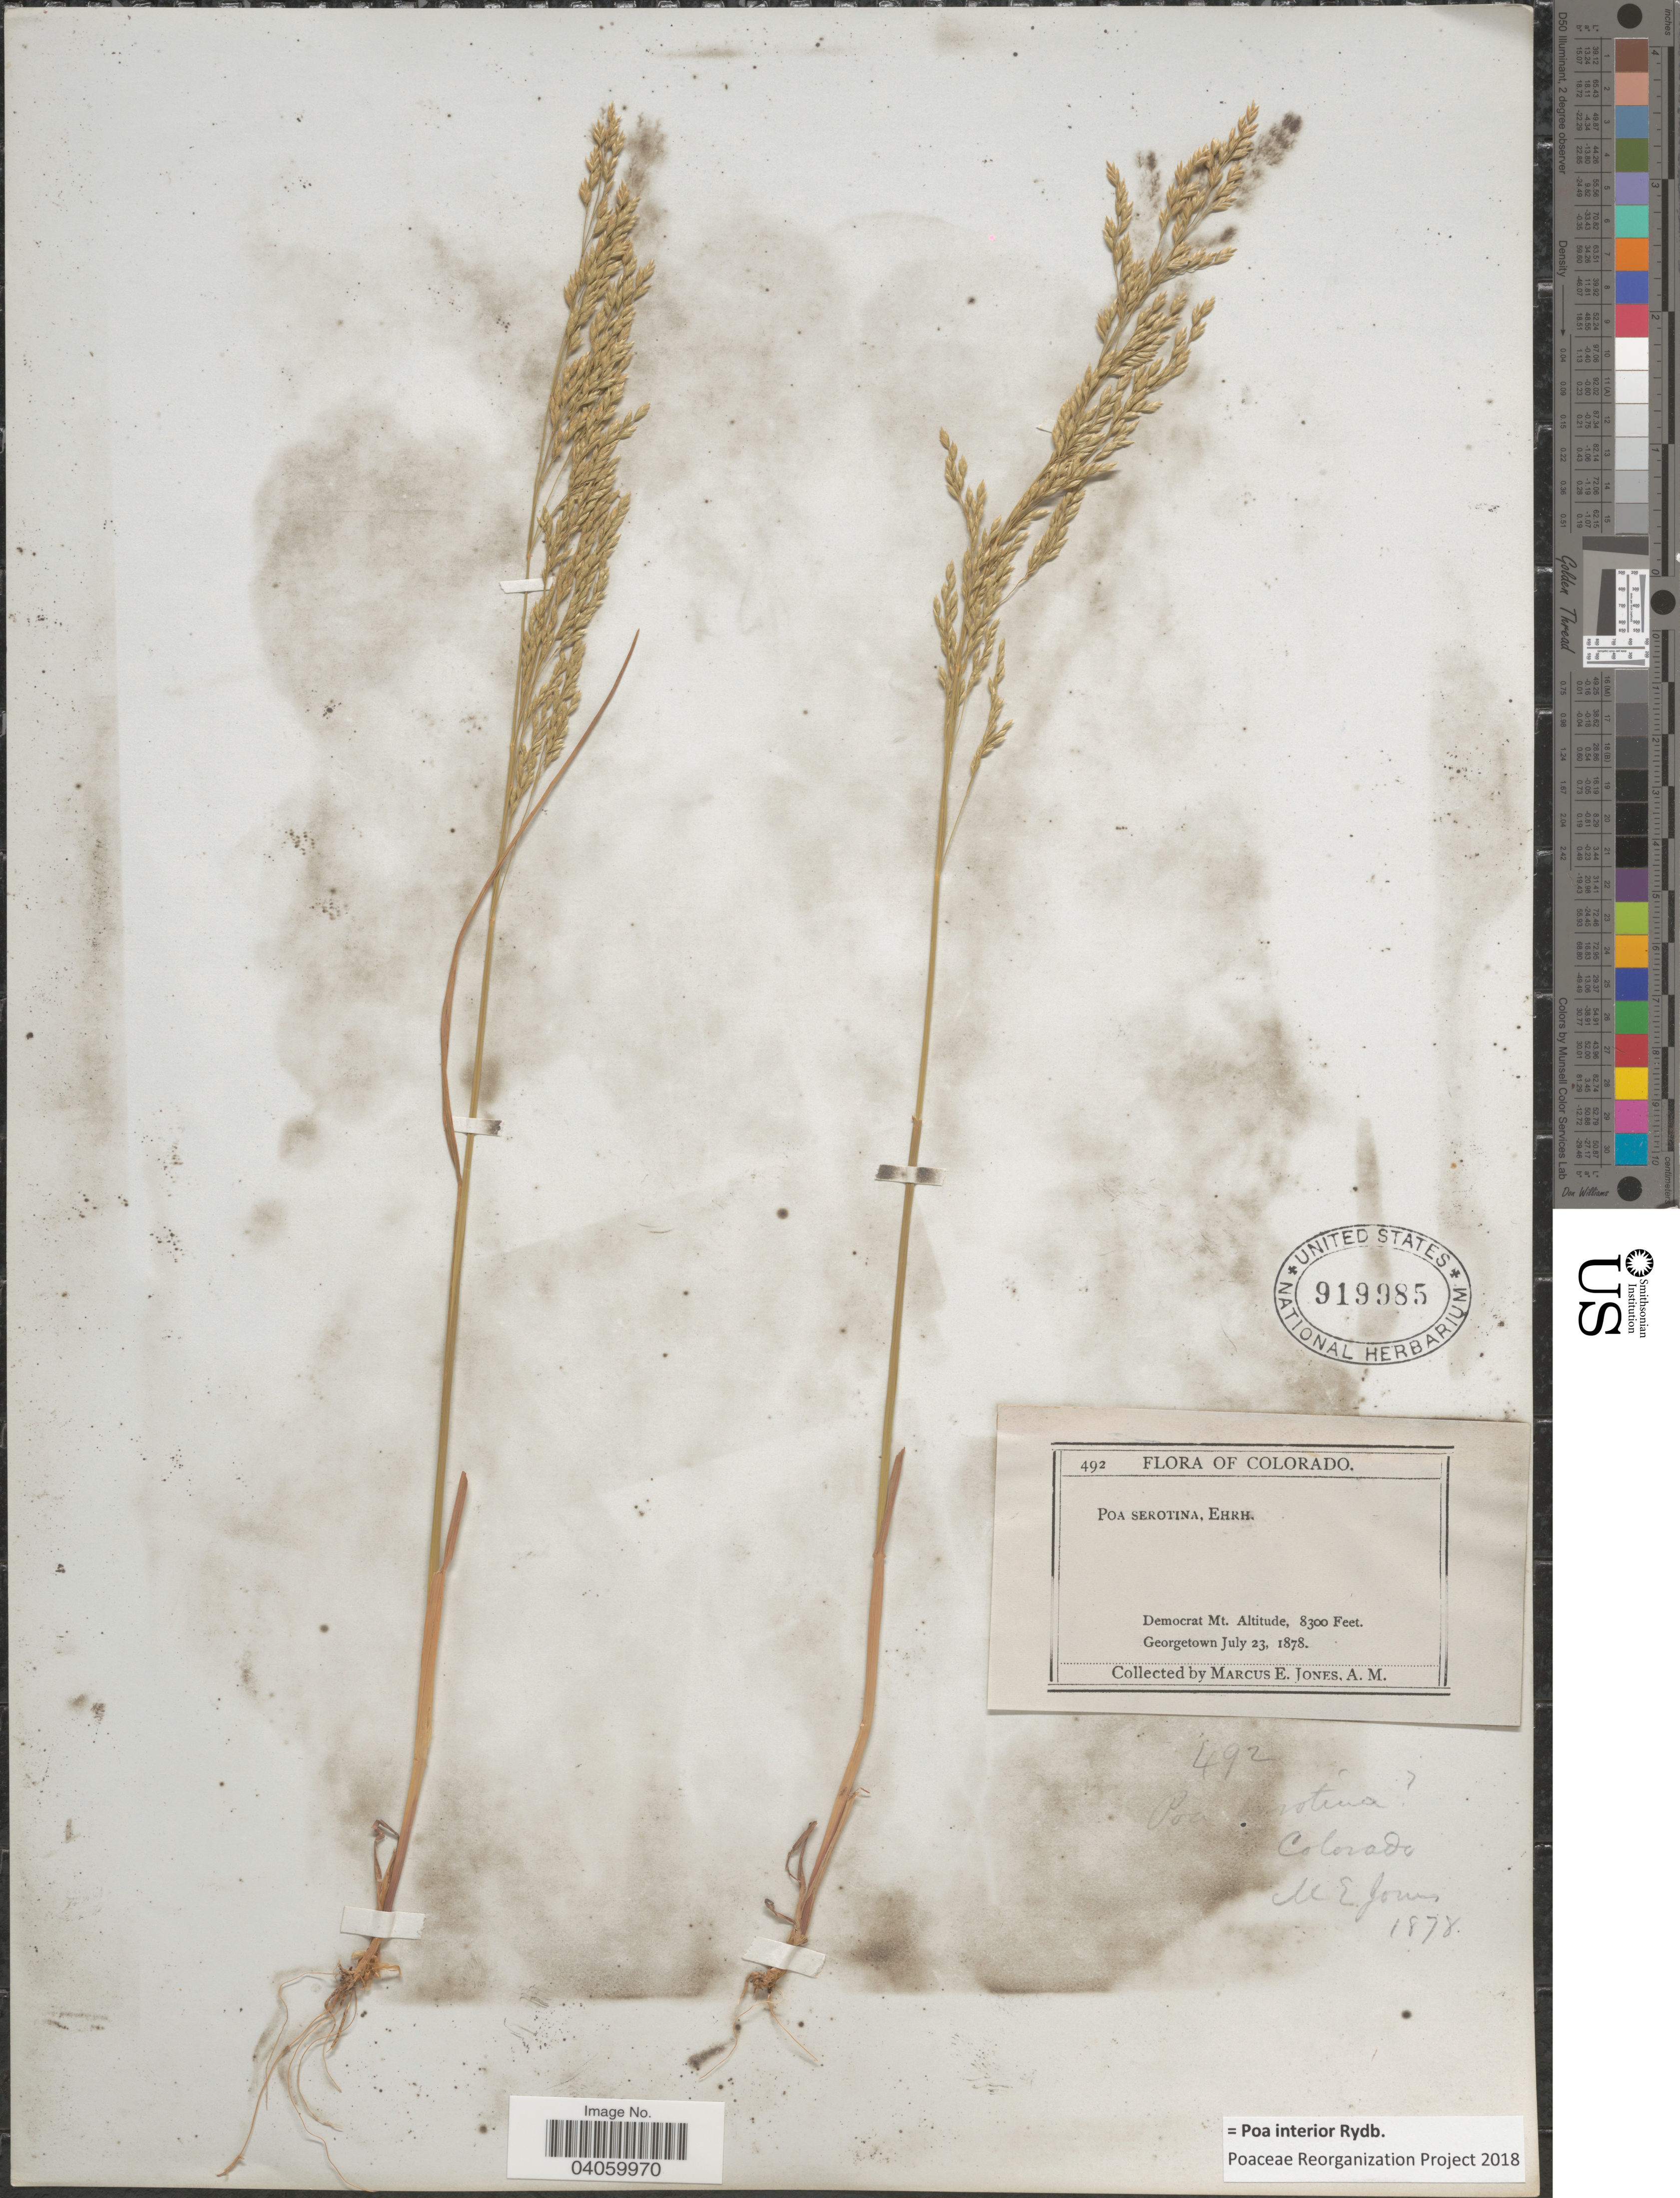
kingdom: Plantae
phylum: Tracheophyta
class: Liliopsida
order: Poales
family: Poaceae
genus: Poa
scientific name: Poa interior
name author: Rydb.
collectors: M. E. Jones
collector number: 492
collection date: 1878-07-23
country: United States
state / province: Colorado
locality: Democrat Mt. Georgetown.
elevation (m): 2530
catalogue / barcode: US 919985